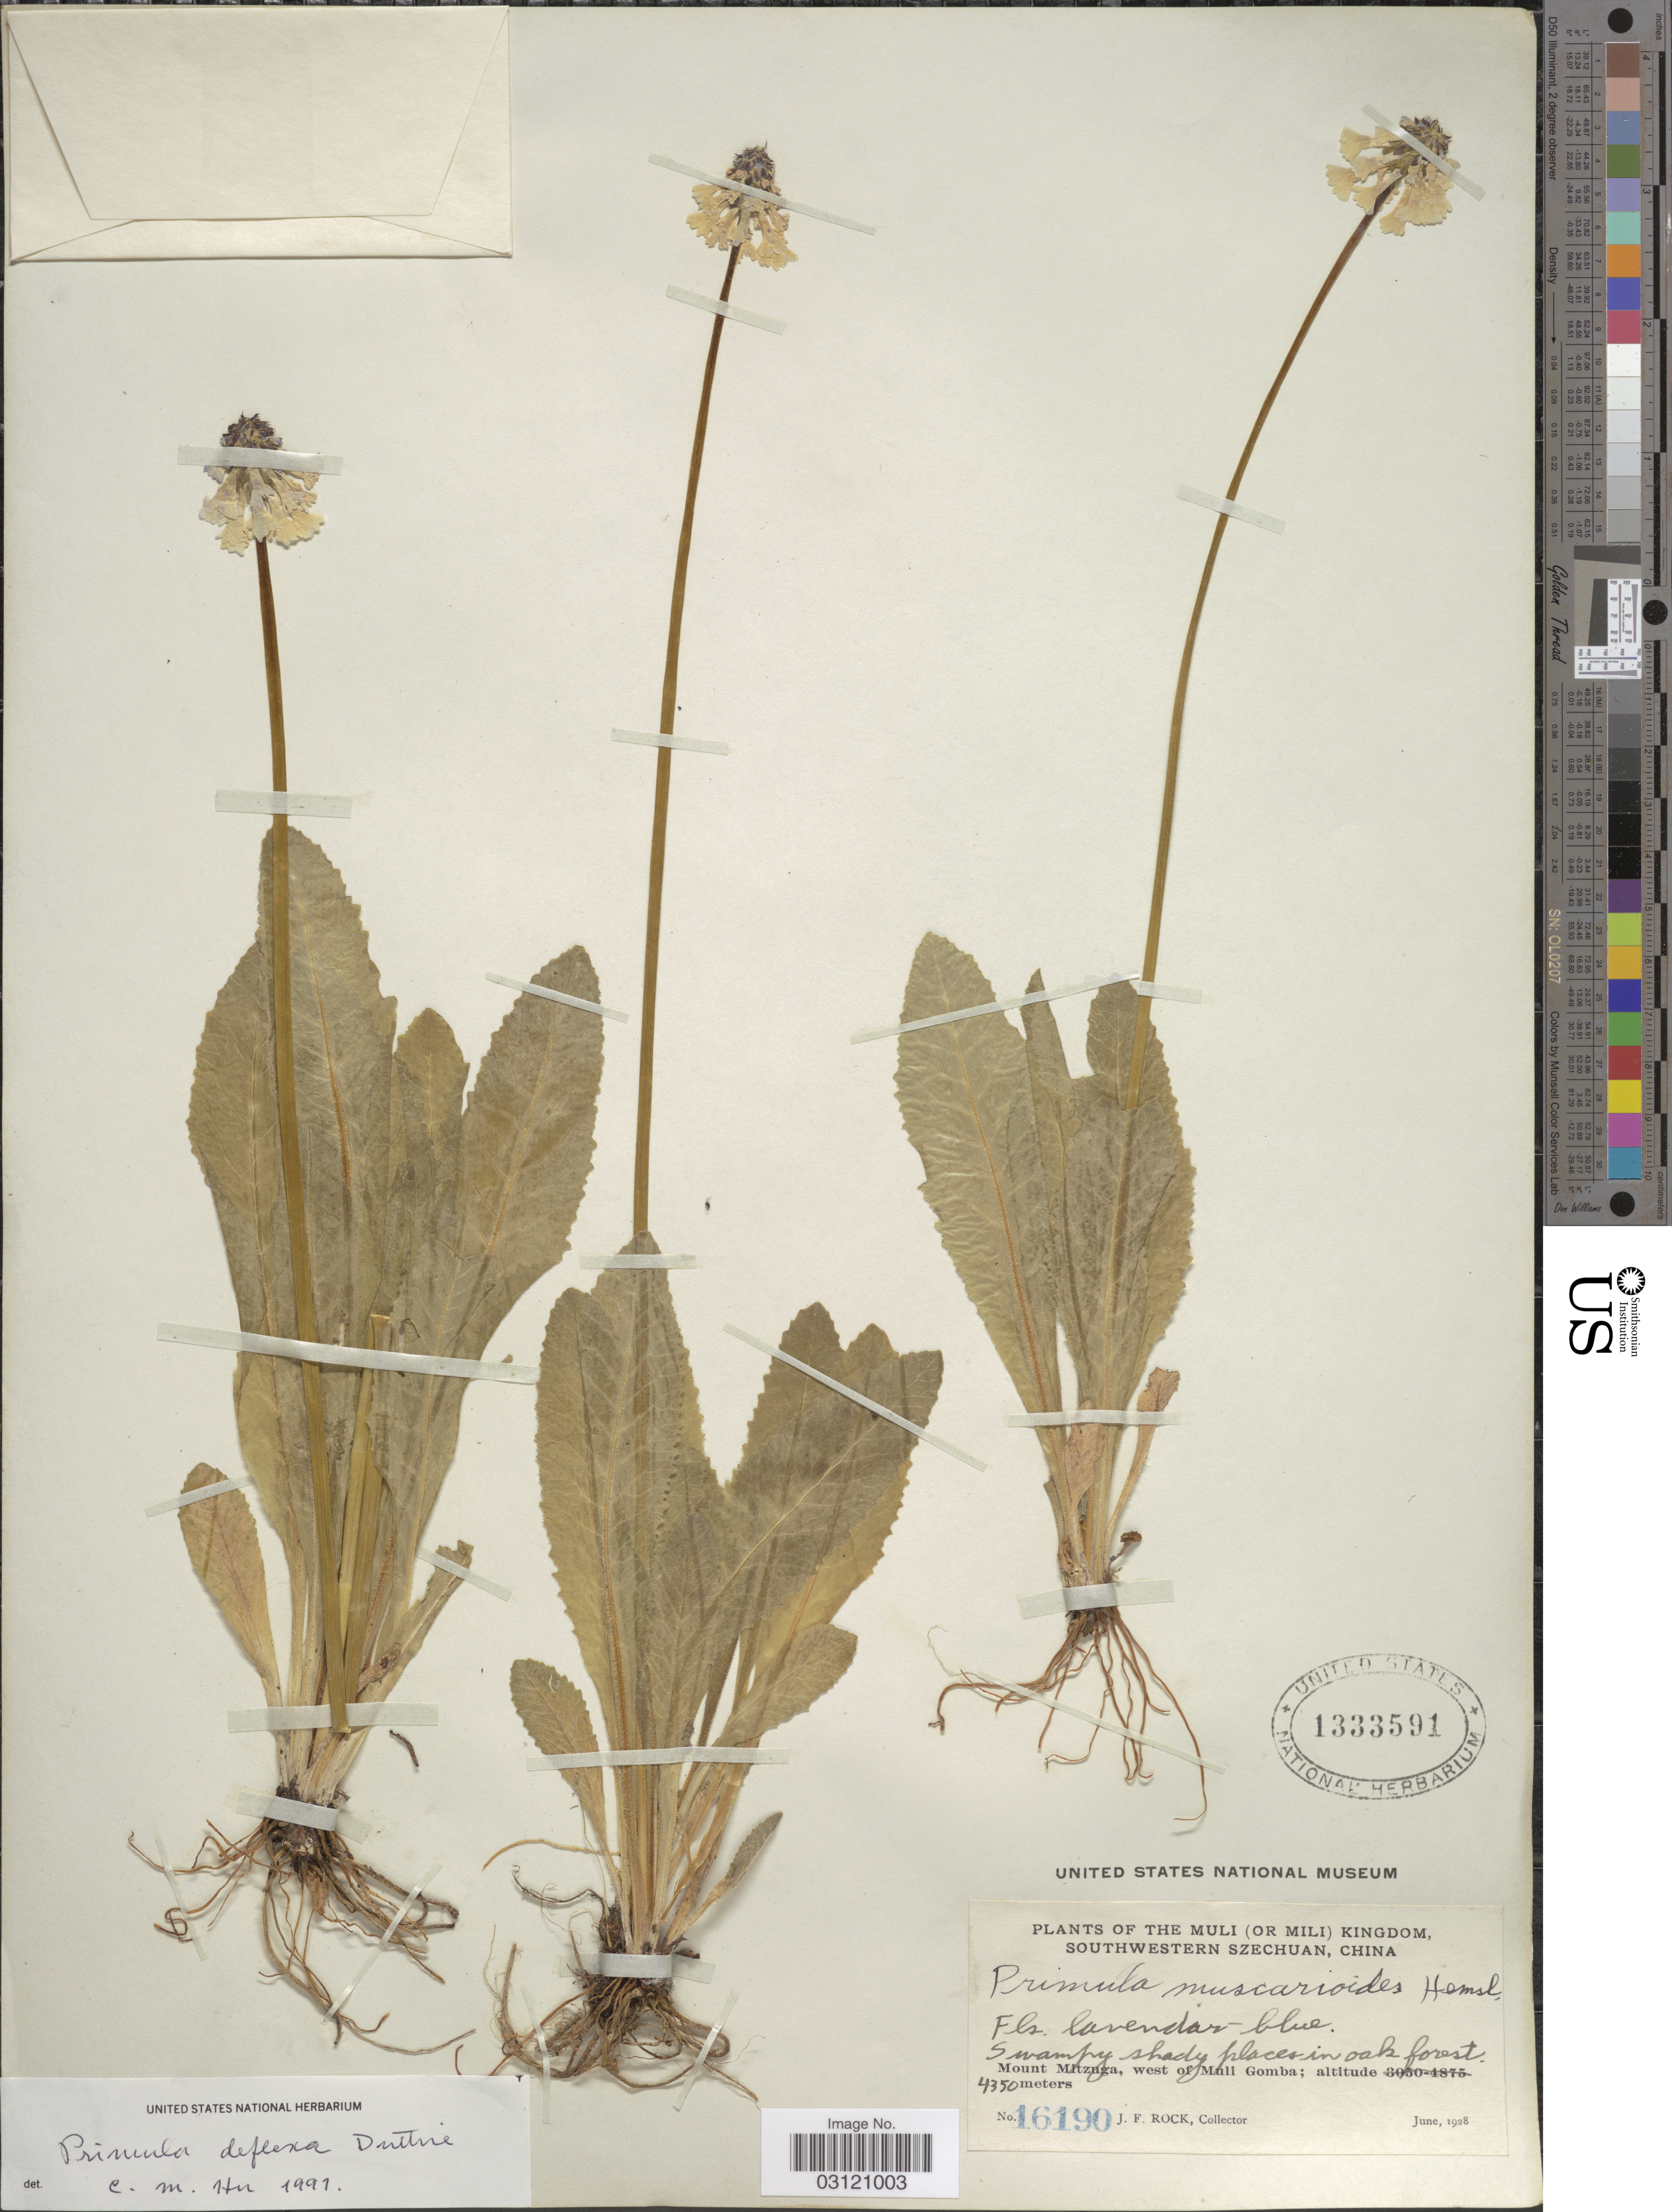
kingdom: Plantae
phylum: Tracheophyta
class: Magnoliopsida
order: Ericales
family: Primulaceae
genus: Primula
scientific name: Primula deflexa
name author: Duthie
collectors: J. Rock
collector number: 16190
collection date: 1928-06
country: China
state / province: Sichuan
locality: The Muli (or Mili) Kingdom, Southwestern Szechuan. Mount Mitzuga, west of Muli Gomba.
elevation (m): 4350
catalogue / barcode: US 1333591